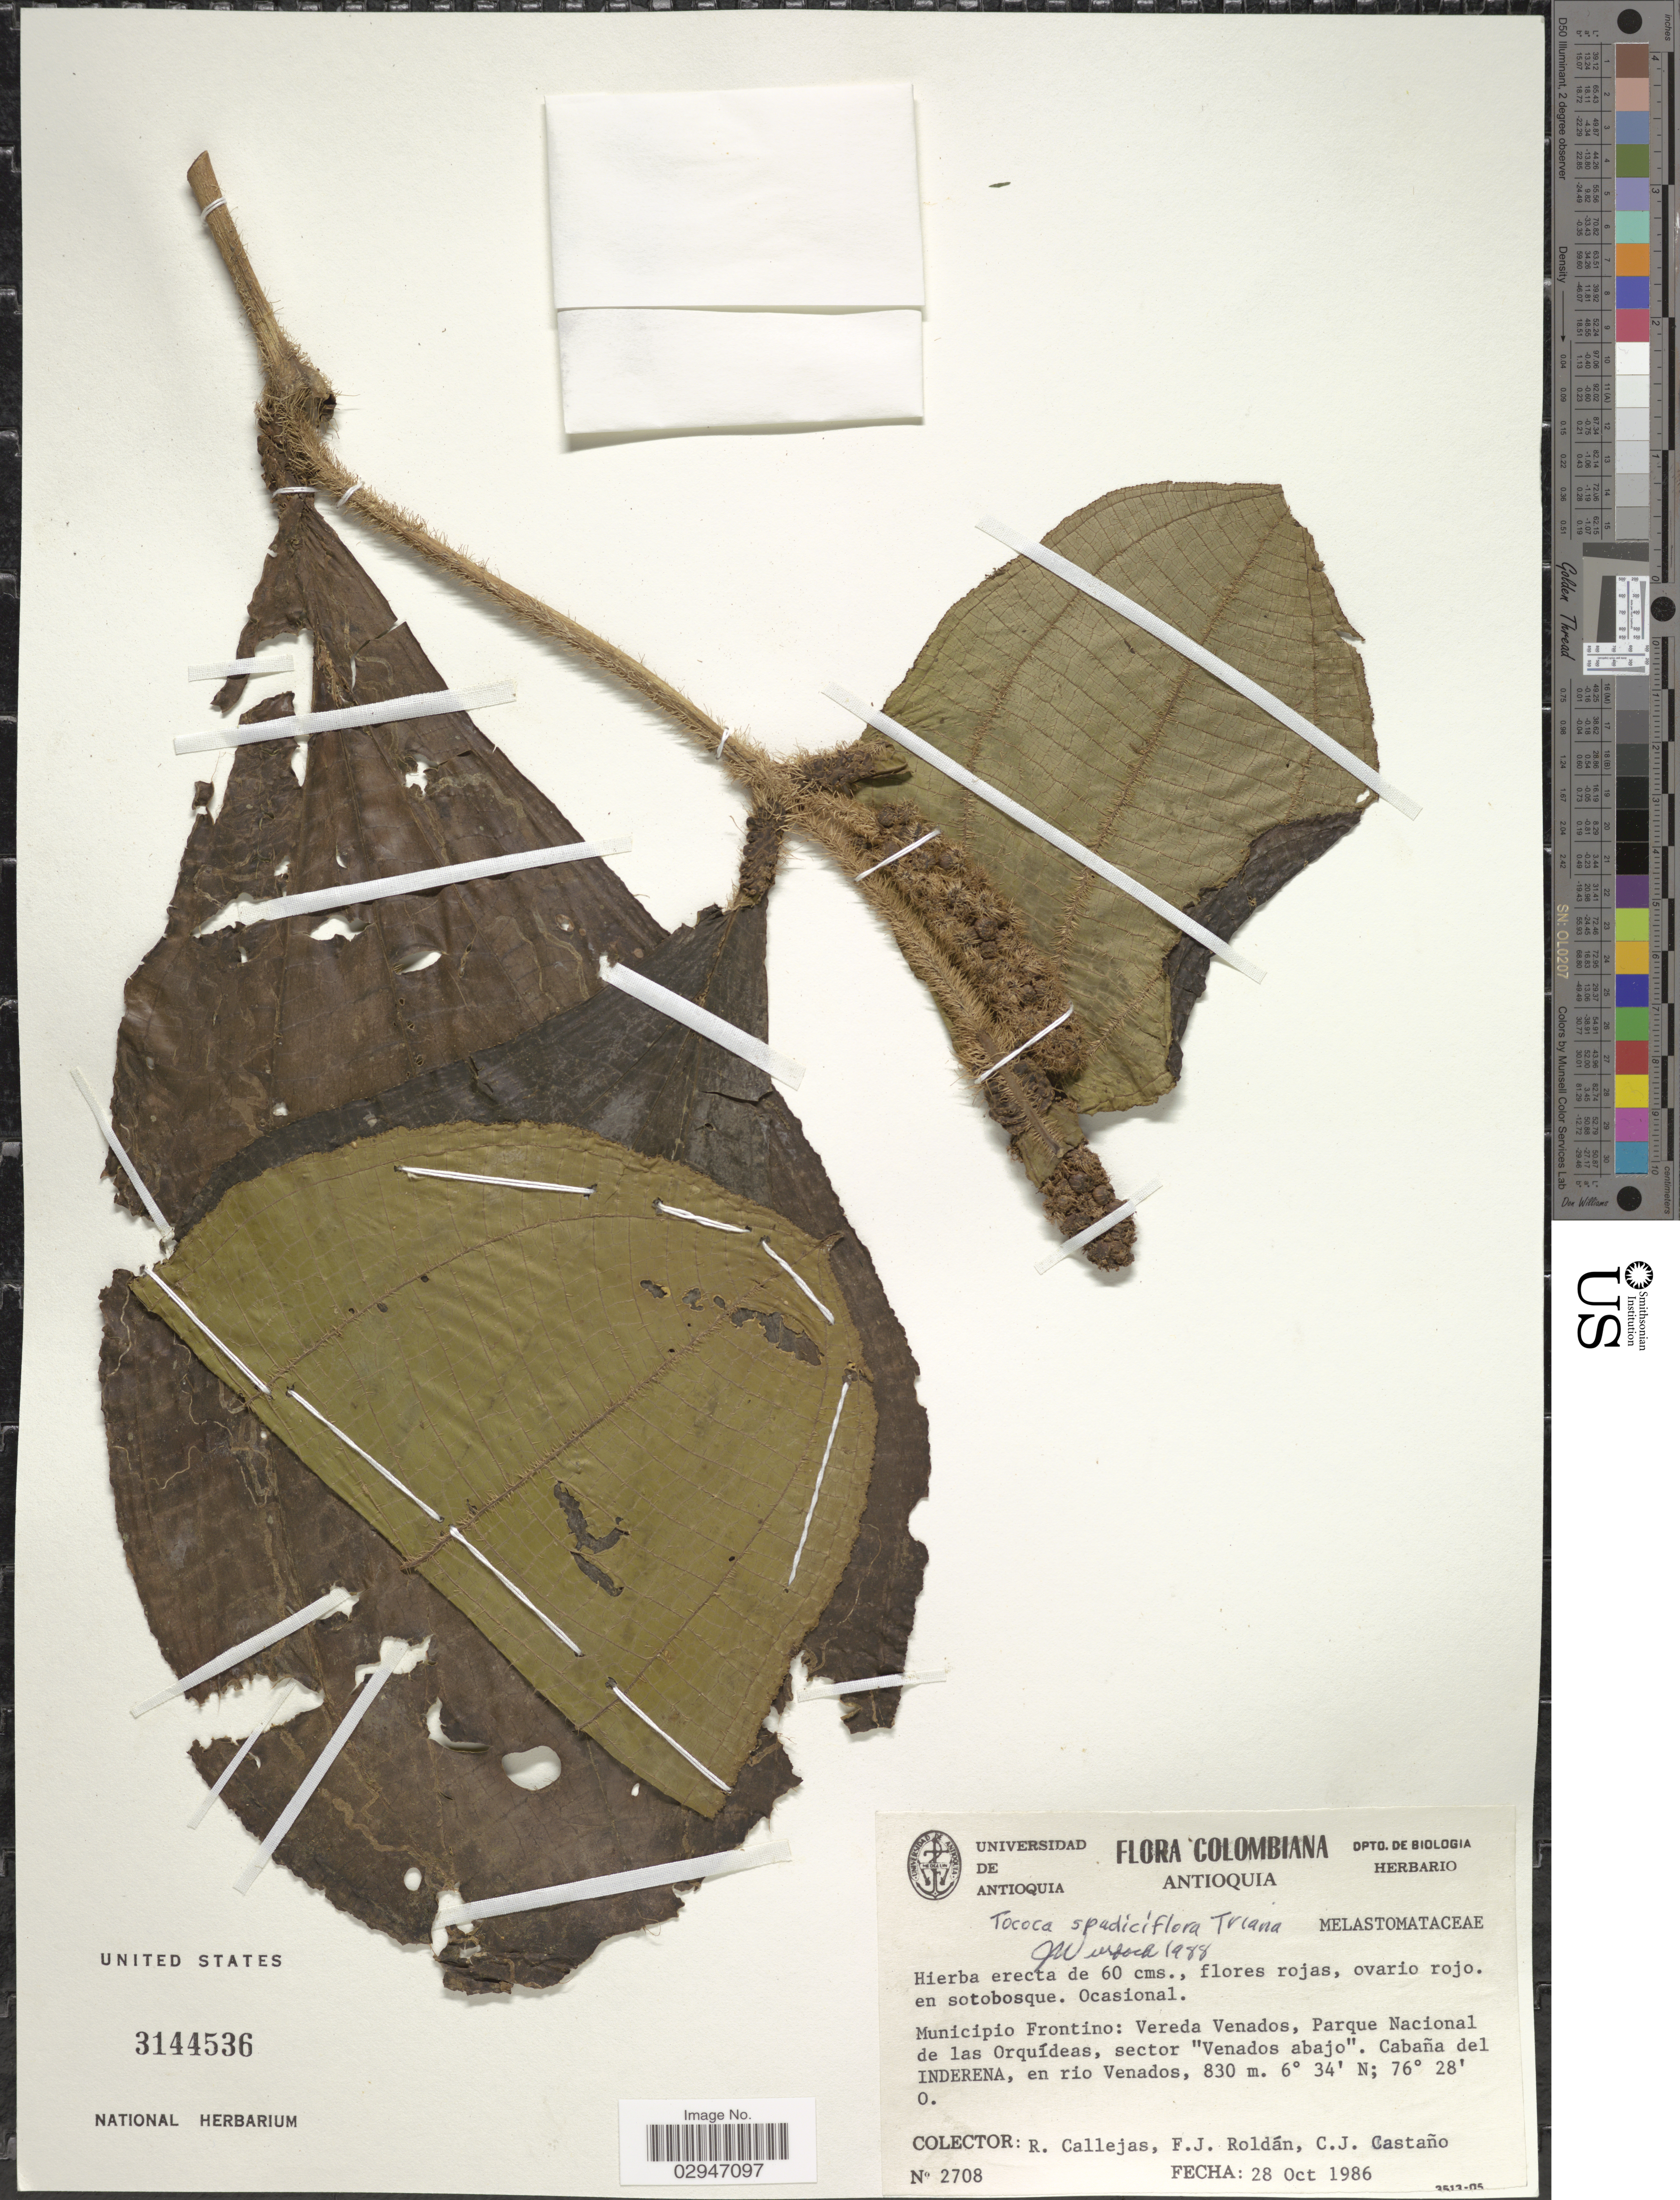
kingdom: Plantae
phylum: Tracheophyta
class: Magnoliopsida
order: Myrtales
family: Melastomataceae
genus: Tococa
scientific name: Tococa spadiciflora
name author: Triana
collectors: R. Callejas, F. J. Roldán & C. Castaño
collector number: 2708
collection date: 1986-10-28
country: Colombia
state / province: Antioquia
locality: Municipio Frontino: Vereda Venados, Parque Nacional de las Orquídeas, sector "Venados abajo". Cabaña del Inderena, en rio Venados.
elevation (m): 830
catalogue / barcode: US 31144536